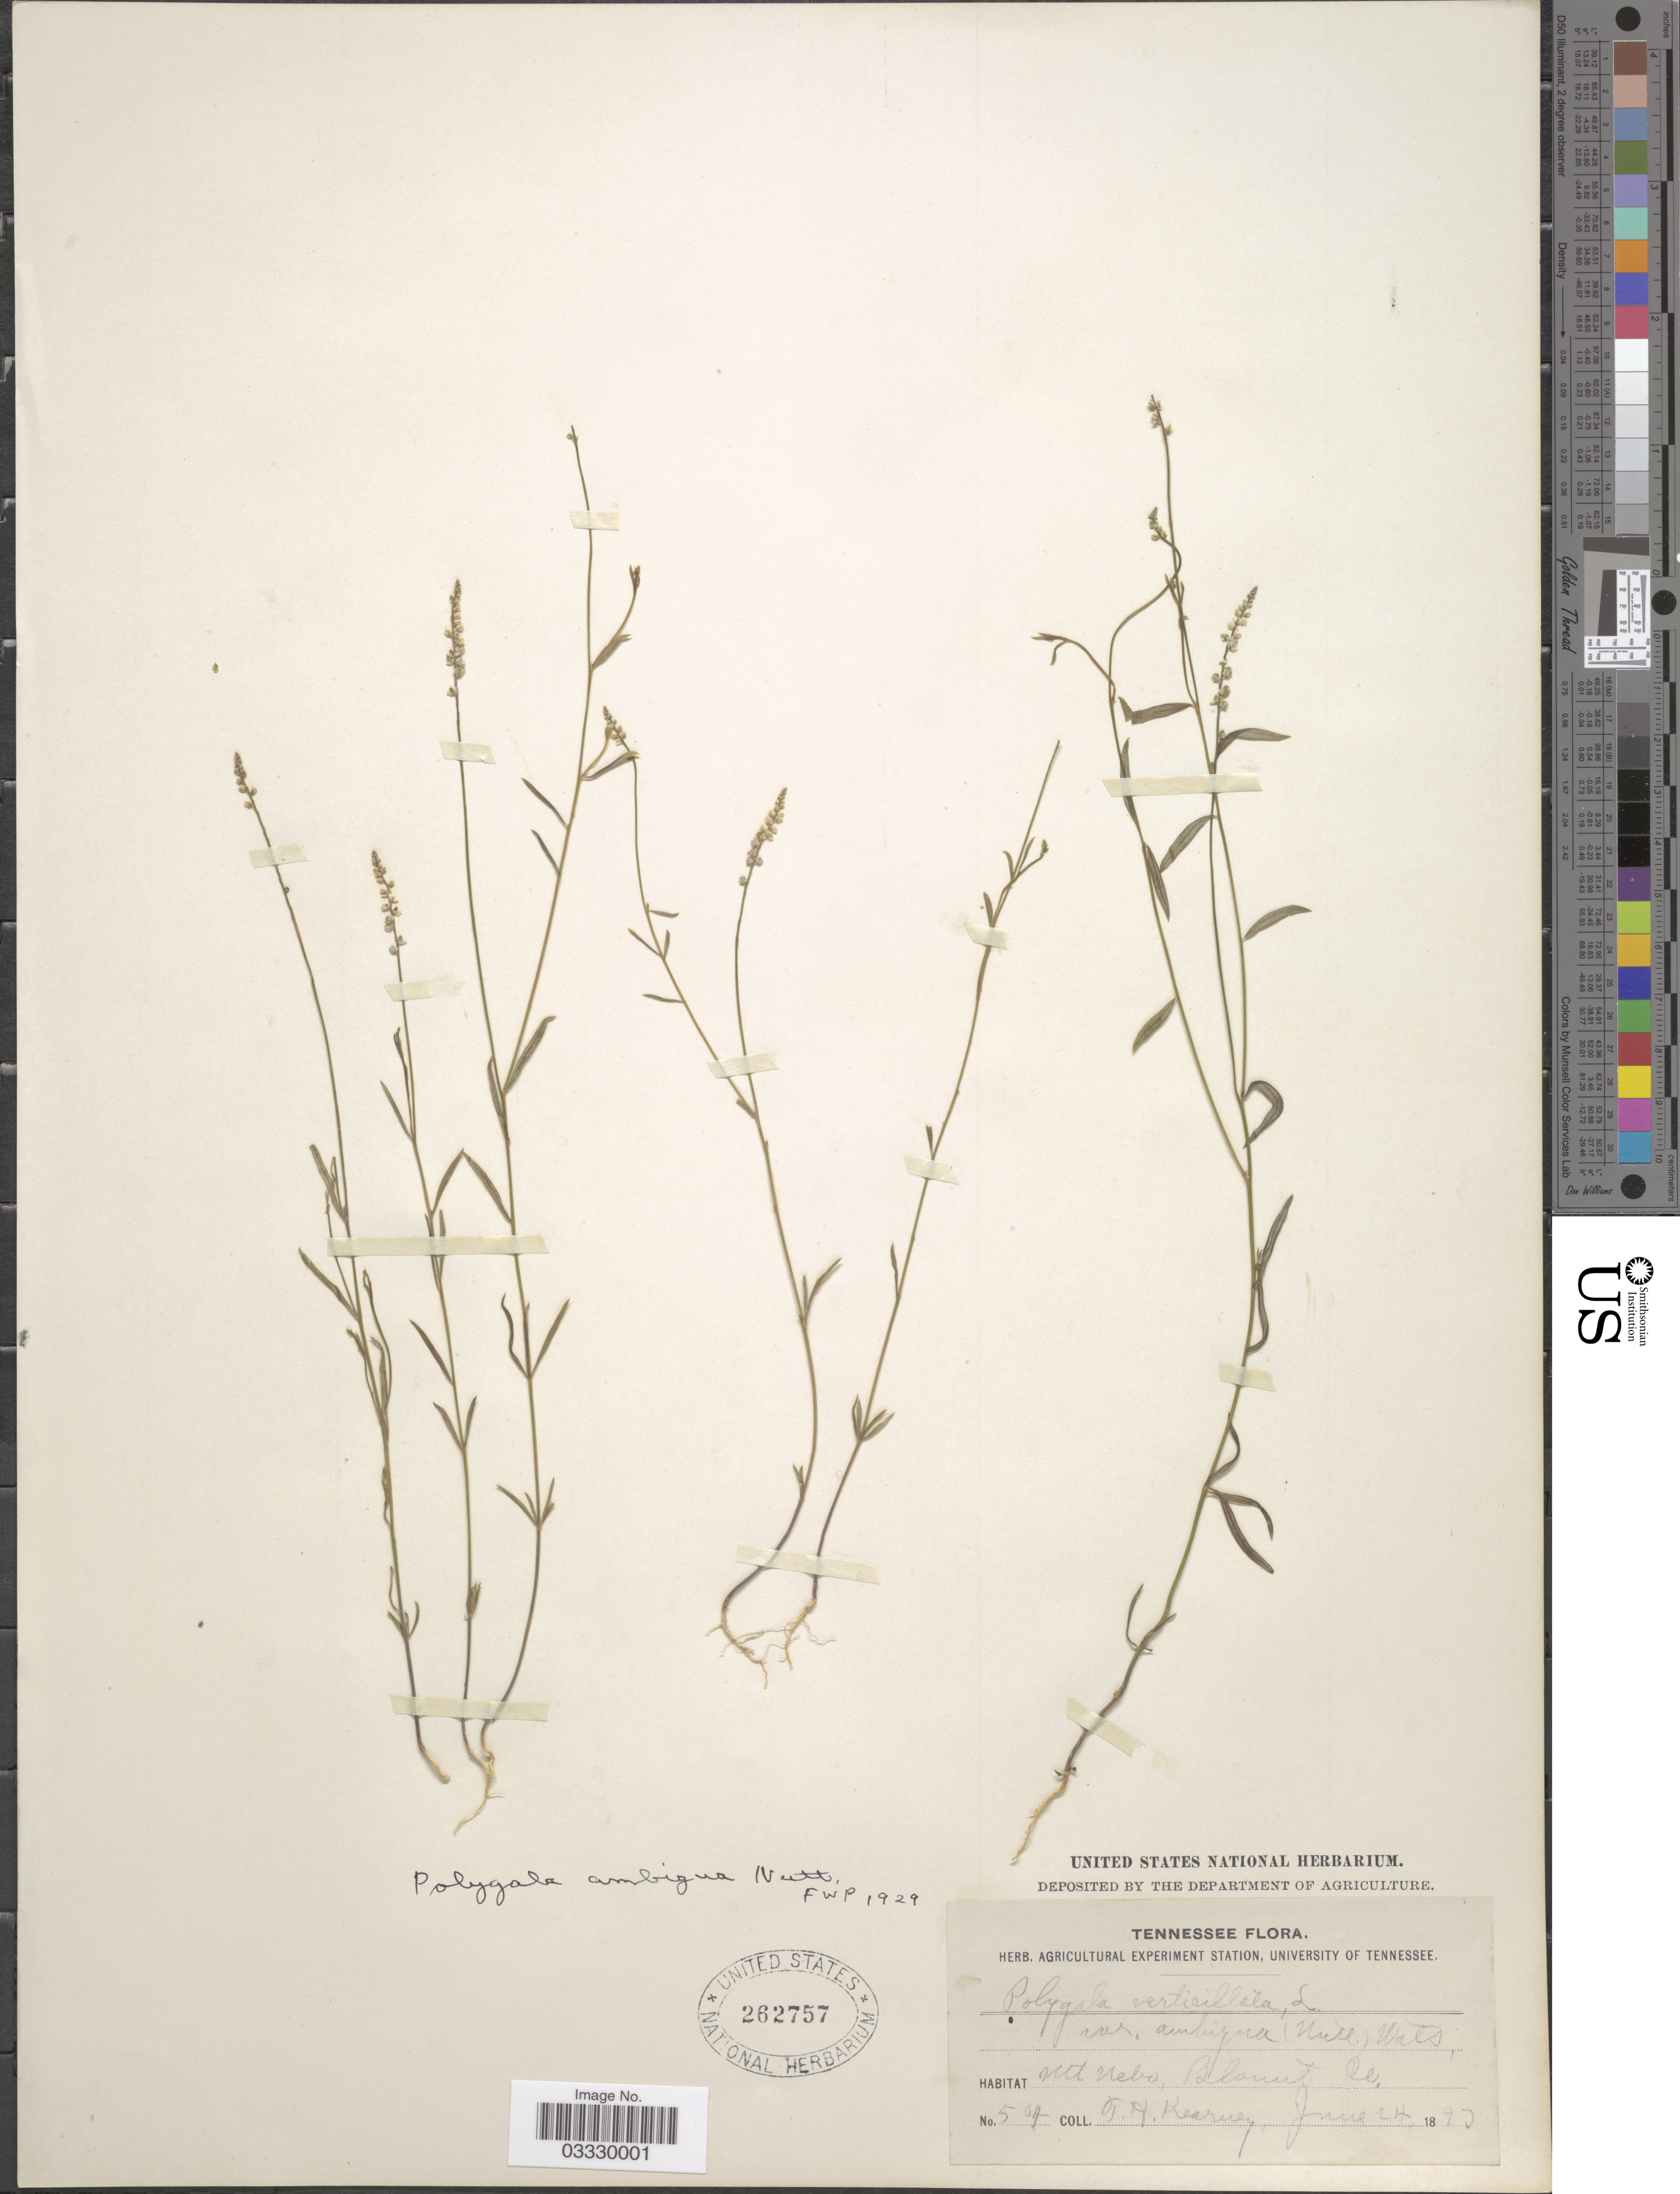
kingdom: Plantae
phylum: Tracheophyta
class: Magnoliopsida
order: Fabales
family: Polygalaceae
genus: Polygala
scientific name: Polygala ambigua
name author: Nutt.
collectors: T. H. Kearney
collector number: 504*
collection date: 1893-06-24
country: United States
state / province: Tennessee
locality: Mt Nebr, Blount Co.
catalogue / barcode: US 262757